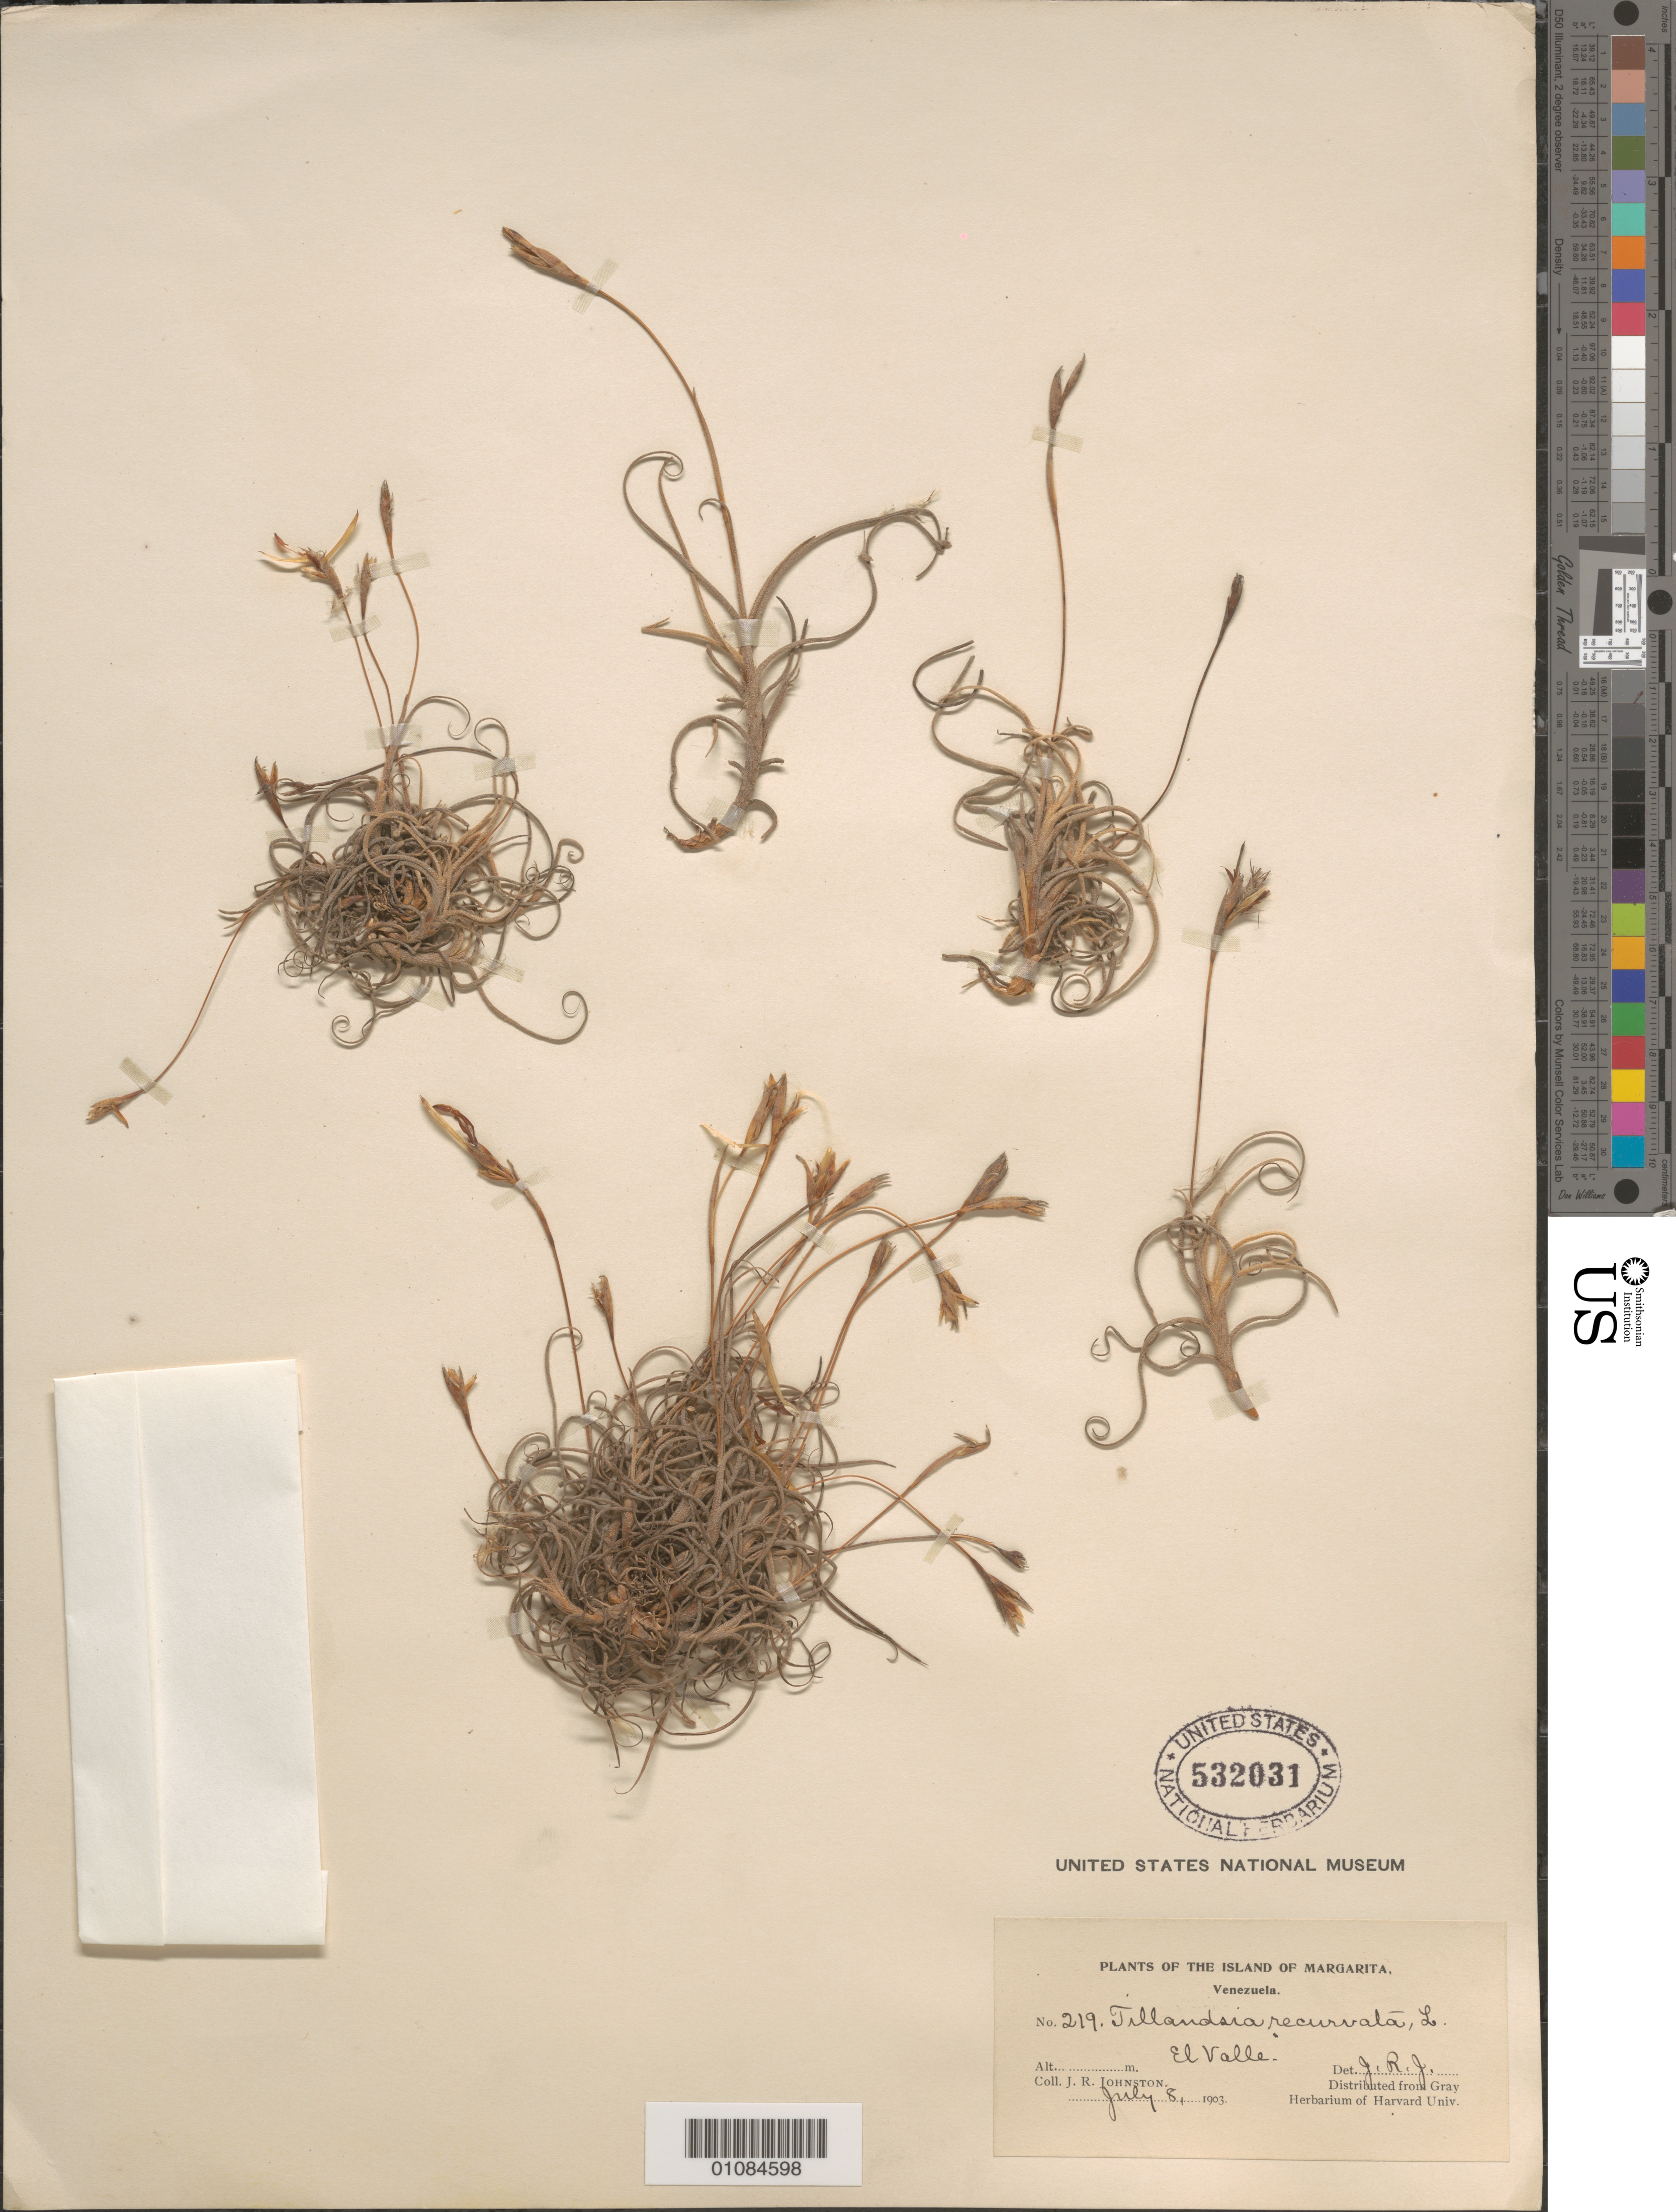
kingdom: Plantae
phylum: Tracheophyta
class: Liliopsida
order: Poales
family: Bromeliaceae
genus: Tillandsia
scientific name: Tillandsia recurvata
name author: L.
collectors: J. Johnston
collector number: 219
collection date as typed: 08 Jul 1903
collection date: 1903-07-08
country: Venezuela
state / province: Nueva Esparta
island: Margarita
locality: El Valle.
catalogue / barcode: US 532031